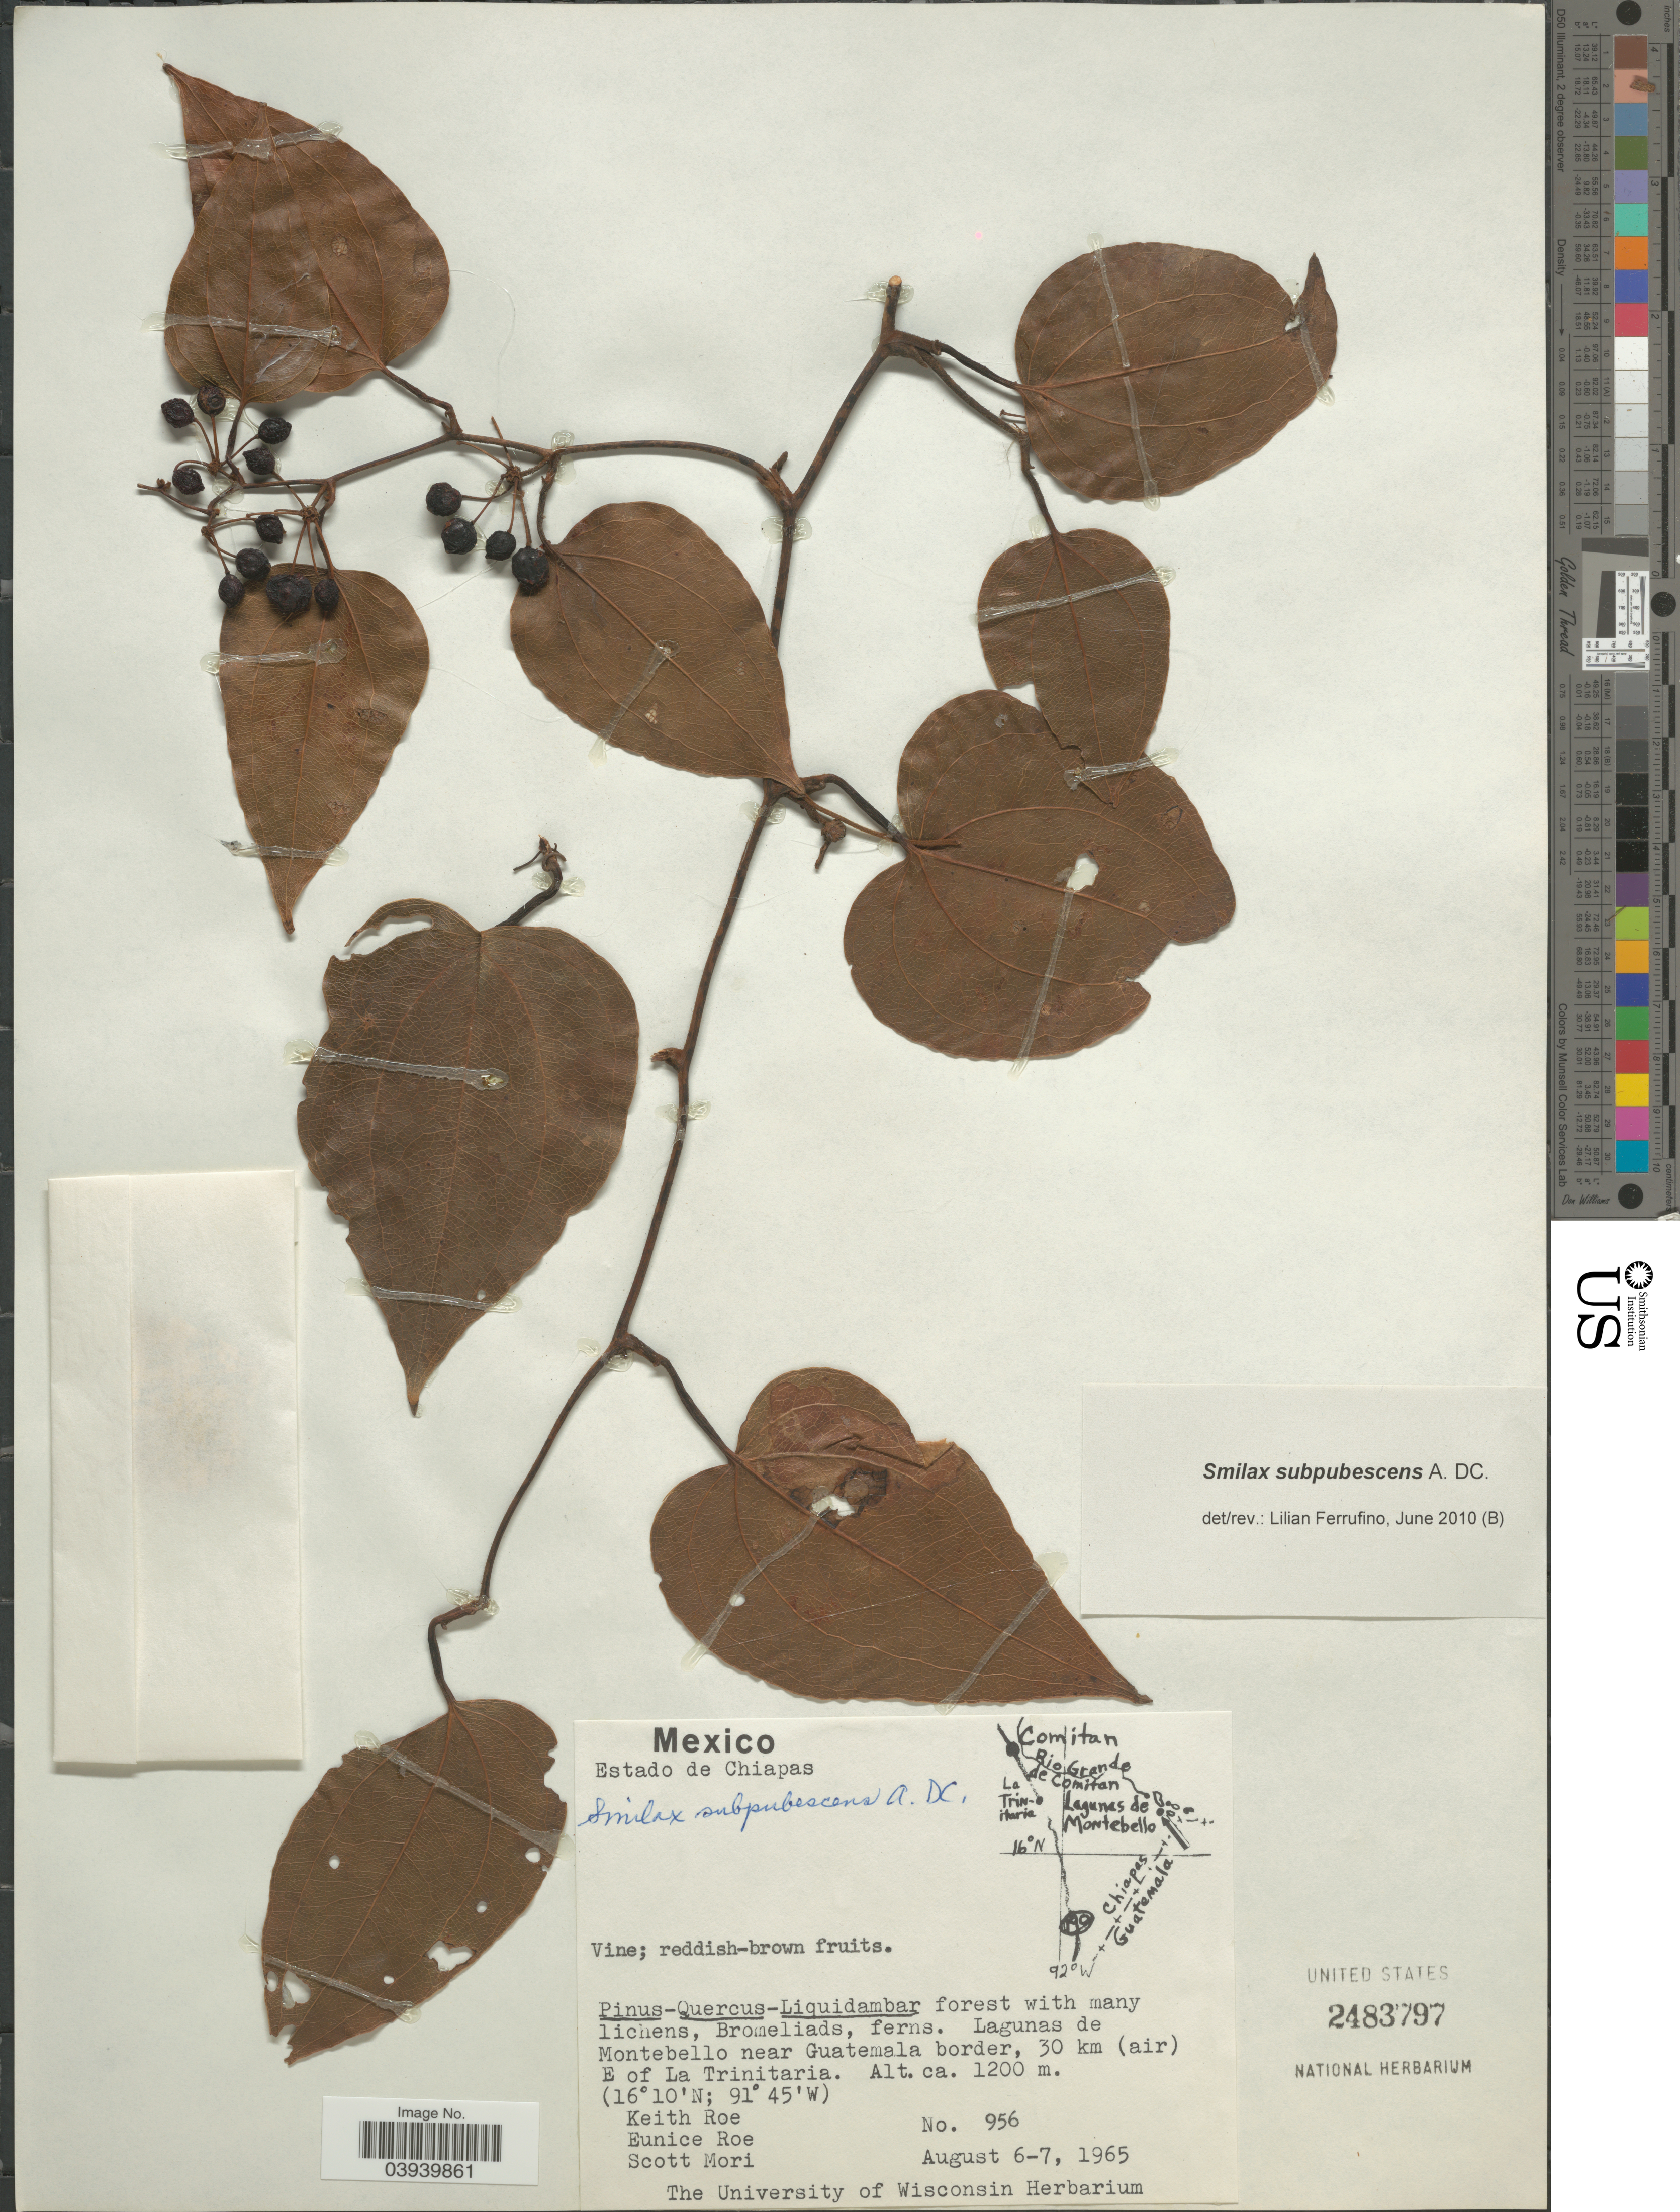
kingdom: Plantae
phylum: Tracheophyta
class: Liliopsida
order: Liliales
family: Smilacaceae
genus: Smilax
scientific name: Smilax subpubescens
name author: A. DC.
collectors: K. E. Roe, E. Roe & S. Mori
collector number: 956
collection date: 1965-08-06/1965-08-07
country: Mexico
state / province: Chiapas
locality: Lagunas de Montebello near Guatemala border, 30 km (air) E of La Trinitaria.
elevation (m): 1200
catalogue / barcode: US 2483797